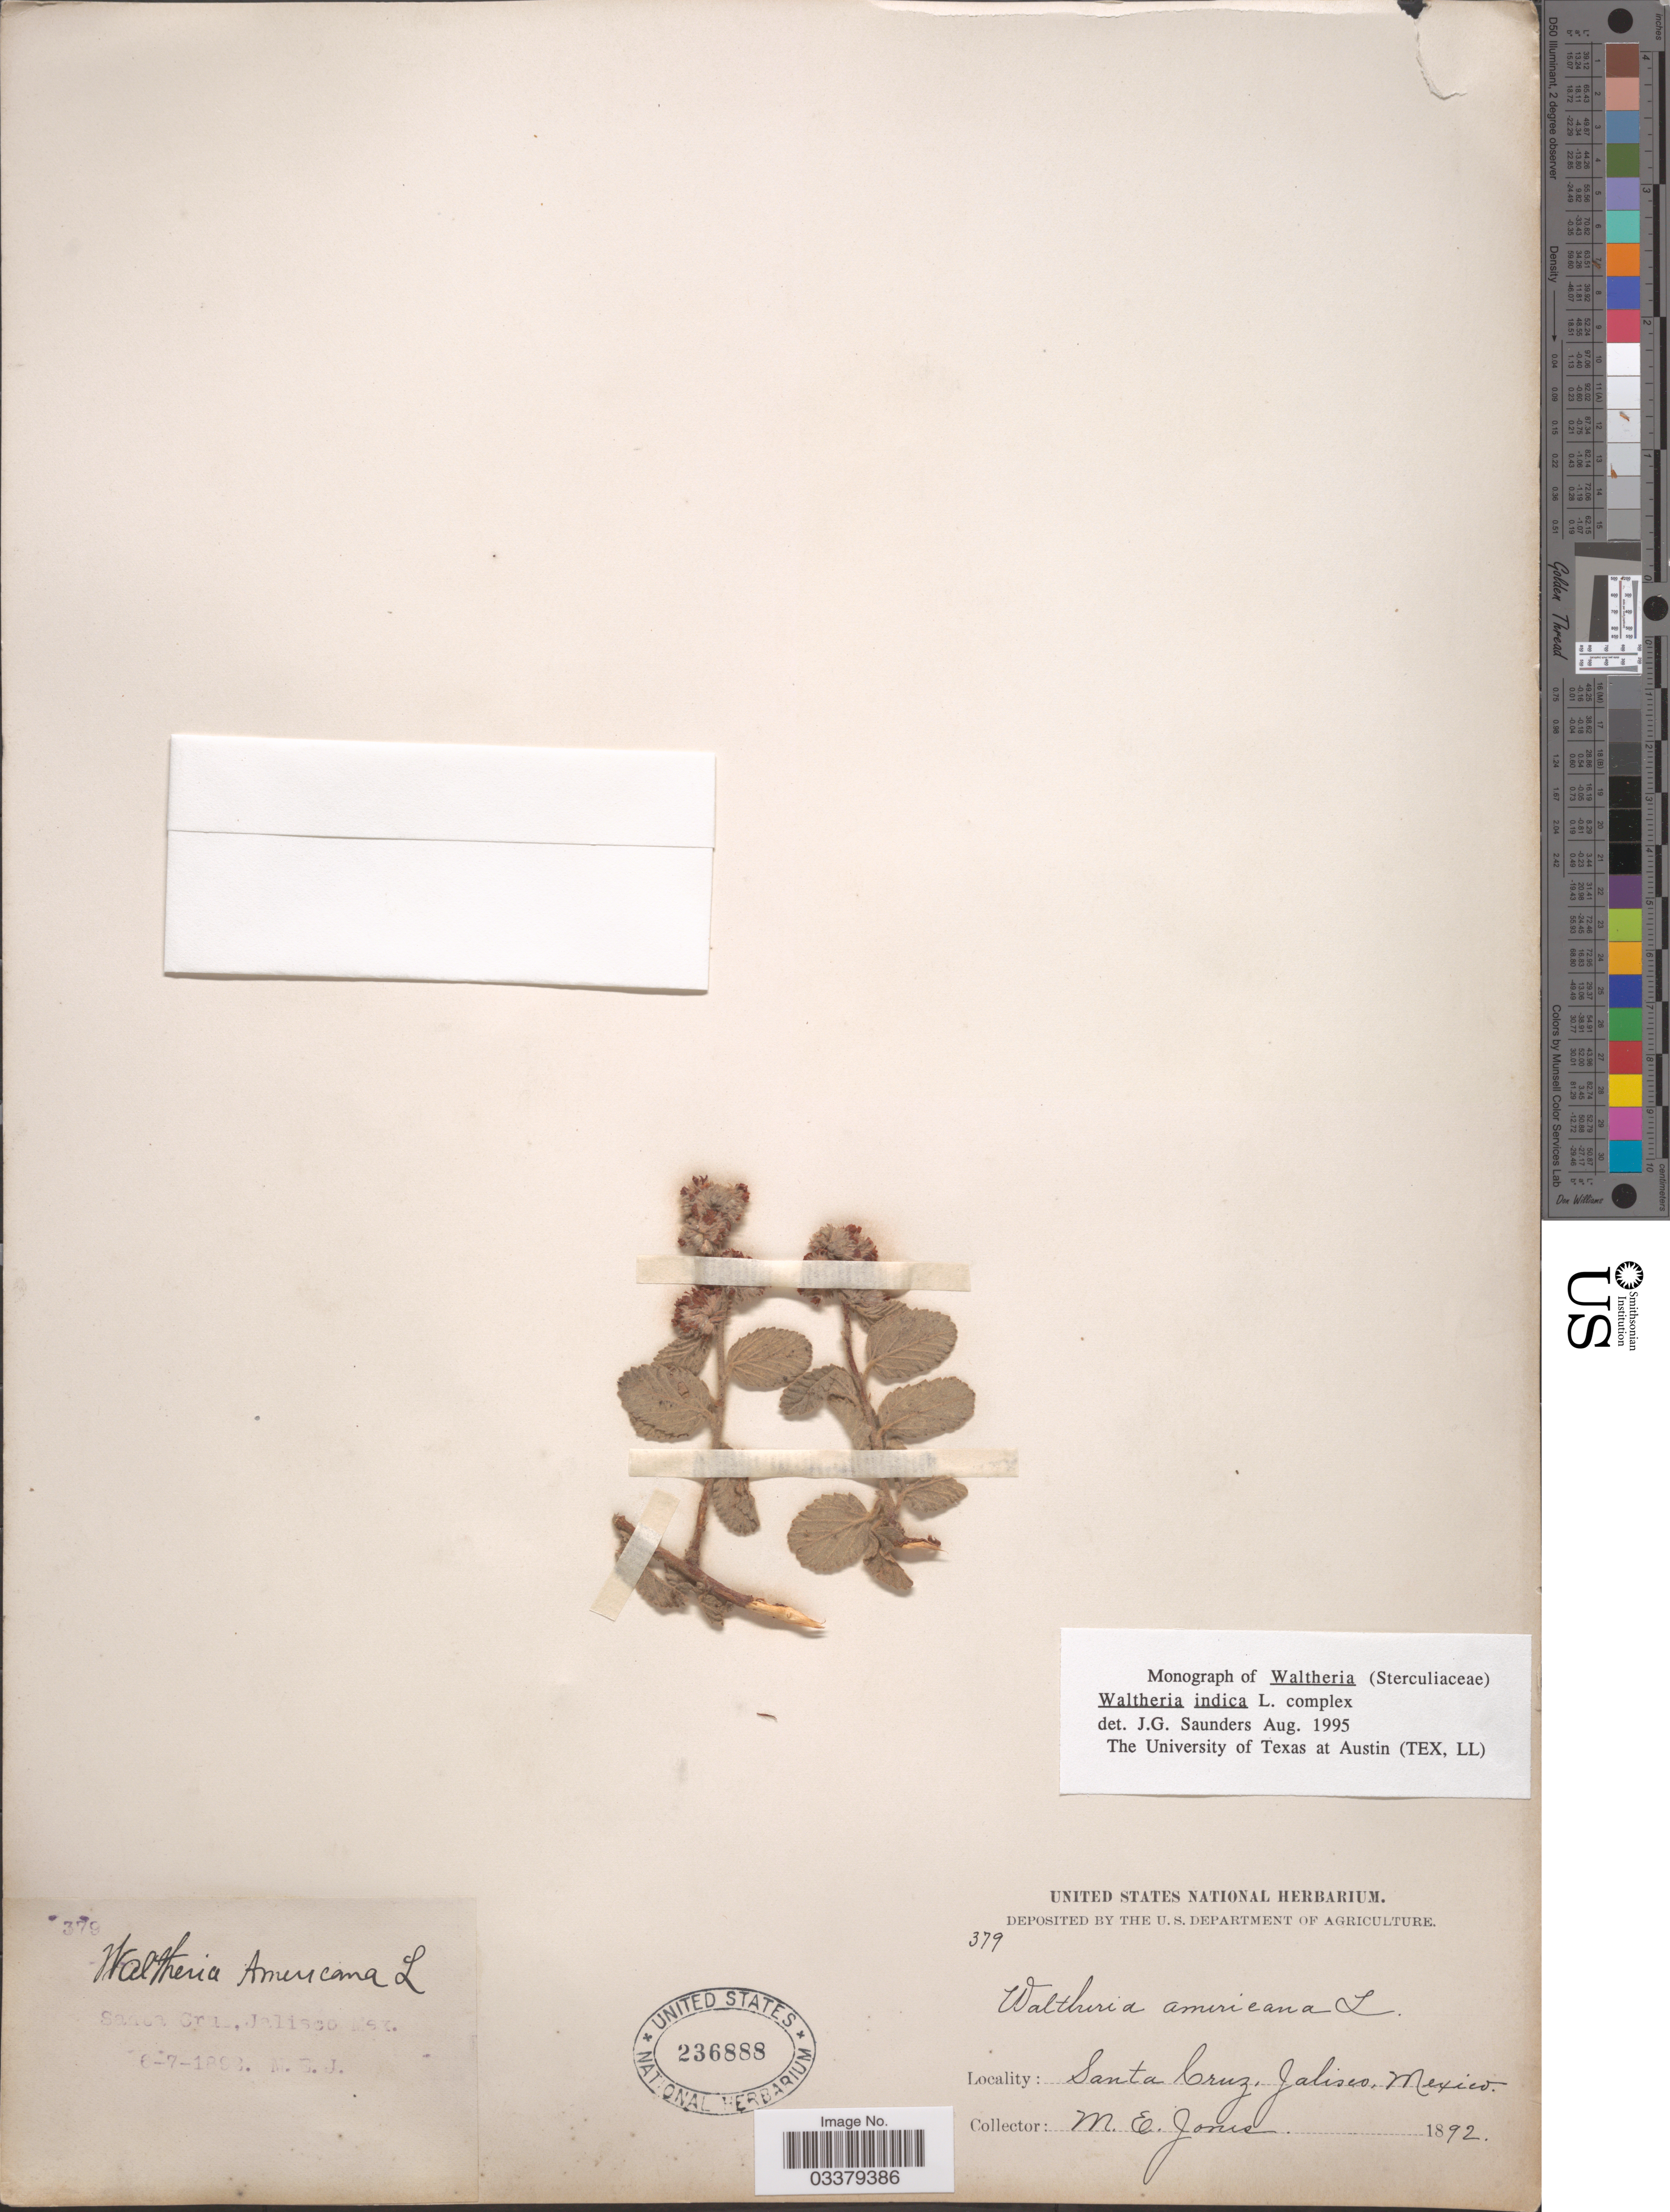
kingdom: Plantae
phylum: Tracheophyta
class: Magnoliopsida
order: Malvales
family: Malvaceae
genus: Waltheria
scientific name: Waltheria indica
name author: L.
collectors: M. E. Jones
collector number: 379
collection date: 1892-07-06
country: Mexico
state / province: Jalisco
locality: Santa Cruz.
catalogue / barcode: US 236888